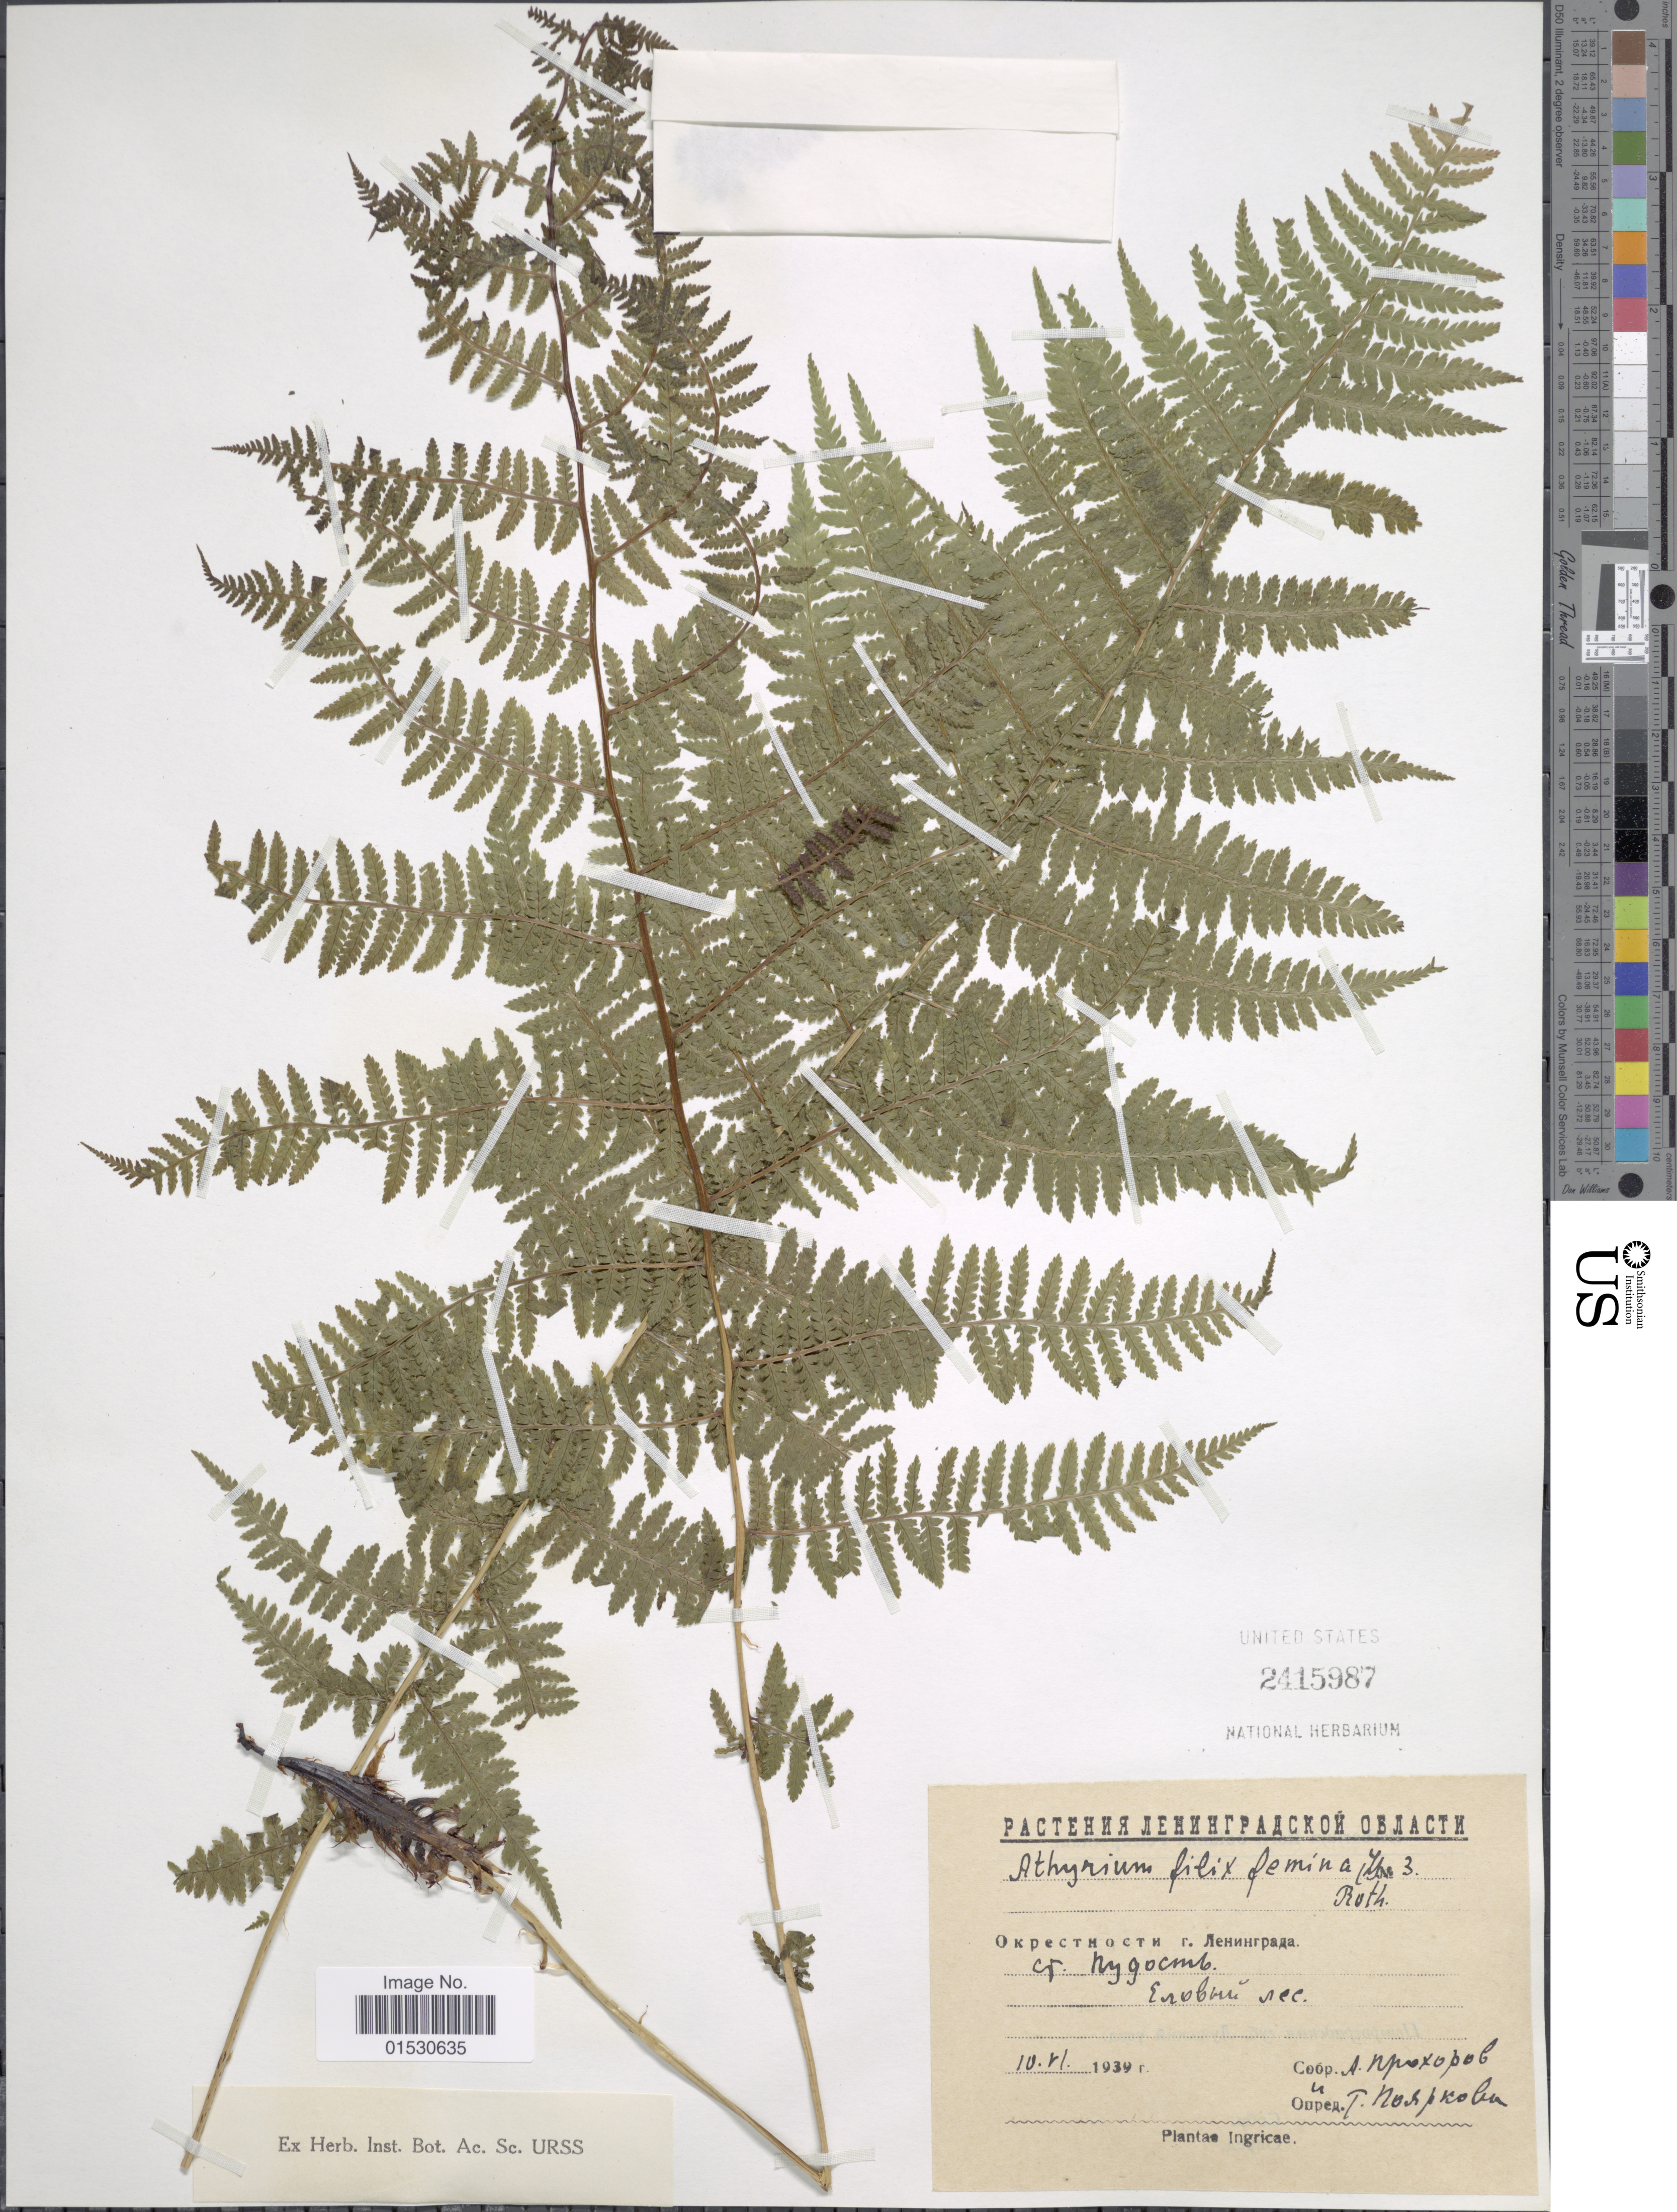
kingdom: Plantae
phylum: Tracheophyta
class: Polypodiopsida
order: Polypodiales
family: Athyriaceae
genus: Athyrium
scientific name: Athyrium filix-femina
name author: (L.) Roth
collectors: A. Prokhorov & T. Poyarkova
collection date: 1939-06-10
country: Russian Federation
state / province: Leningrad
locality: Pudost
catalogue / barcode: US 2415987